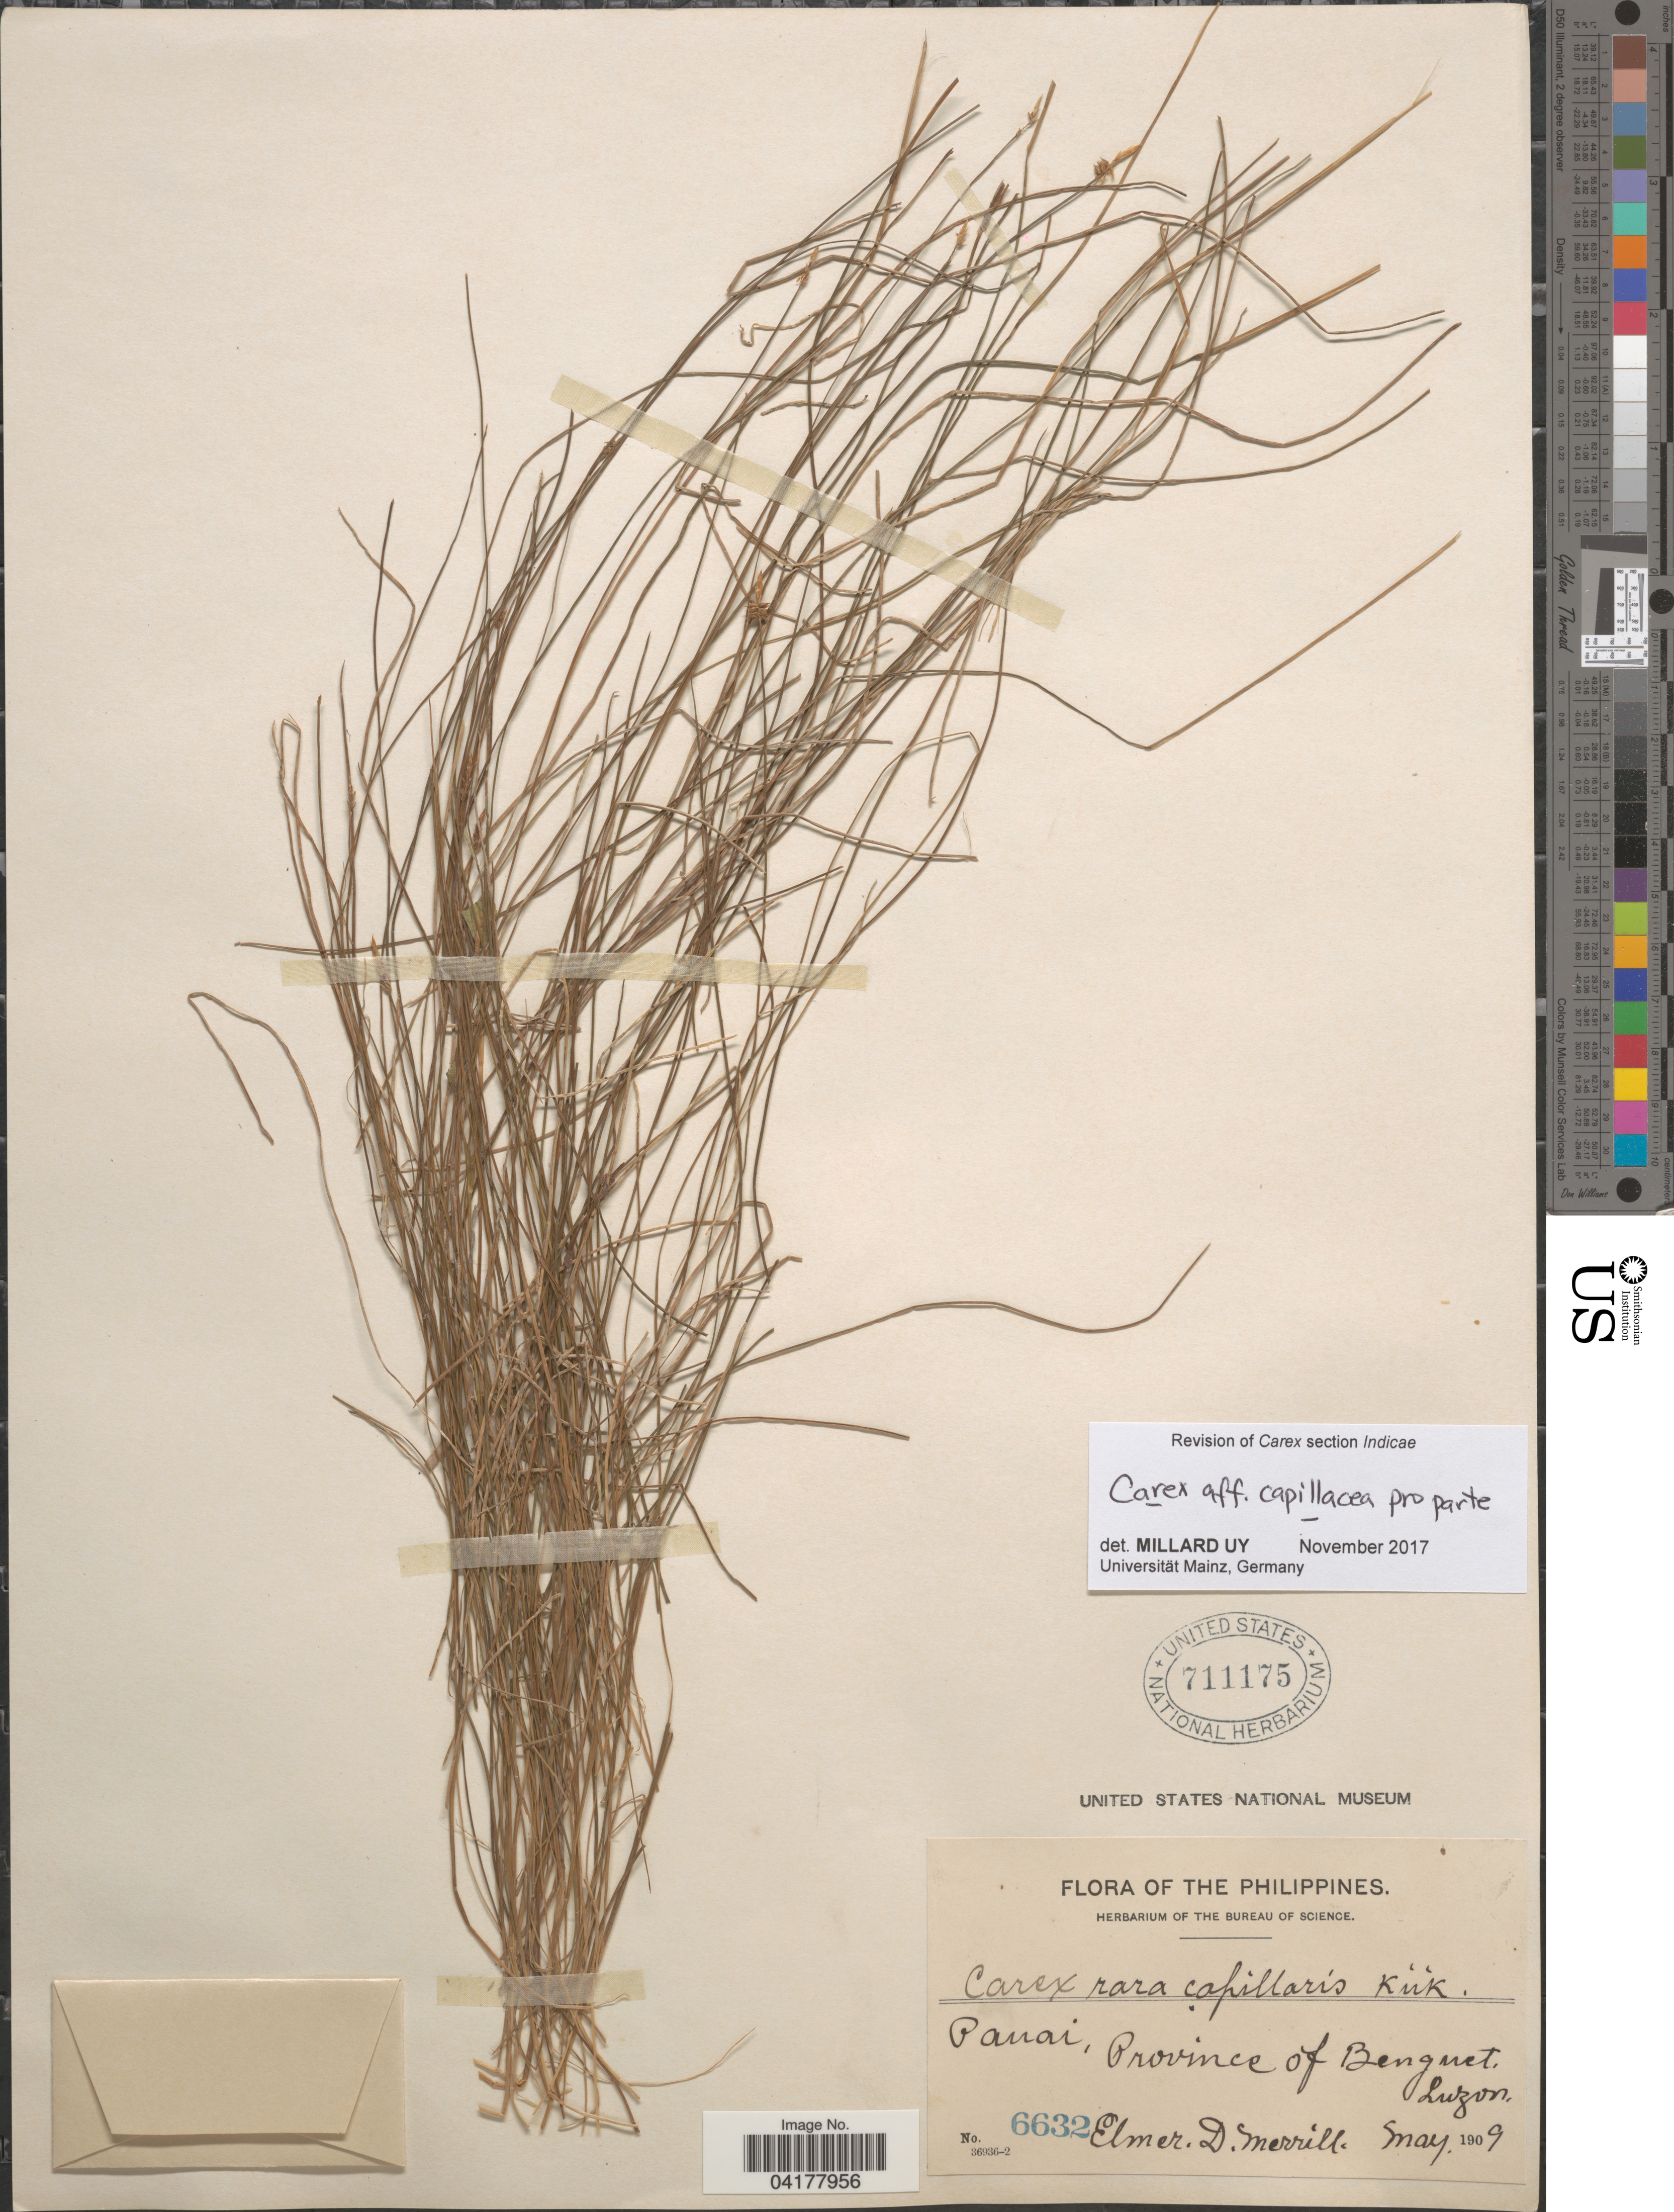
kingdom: Plantae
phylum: Tracheophyta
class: Liliopsida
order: Poales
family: Cyperaceae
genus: Carex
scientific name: Carex capillacea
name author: Boott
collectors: E. D. Merrill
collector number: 6632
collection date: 1909-05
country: Philippines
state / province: Cordillera (Administrative Region)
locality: Pauai, Province of Benguet, Luzon.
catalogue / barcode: US 711175